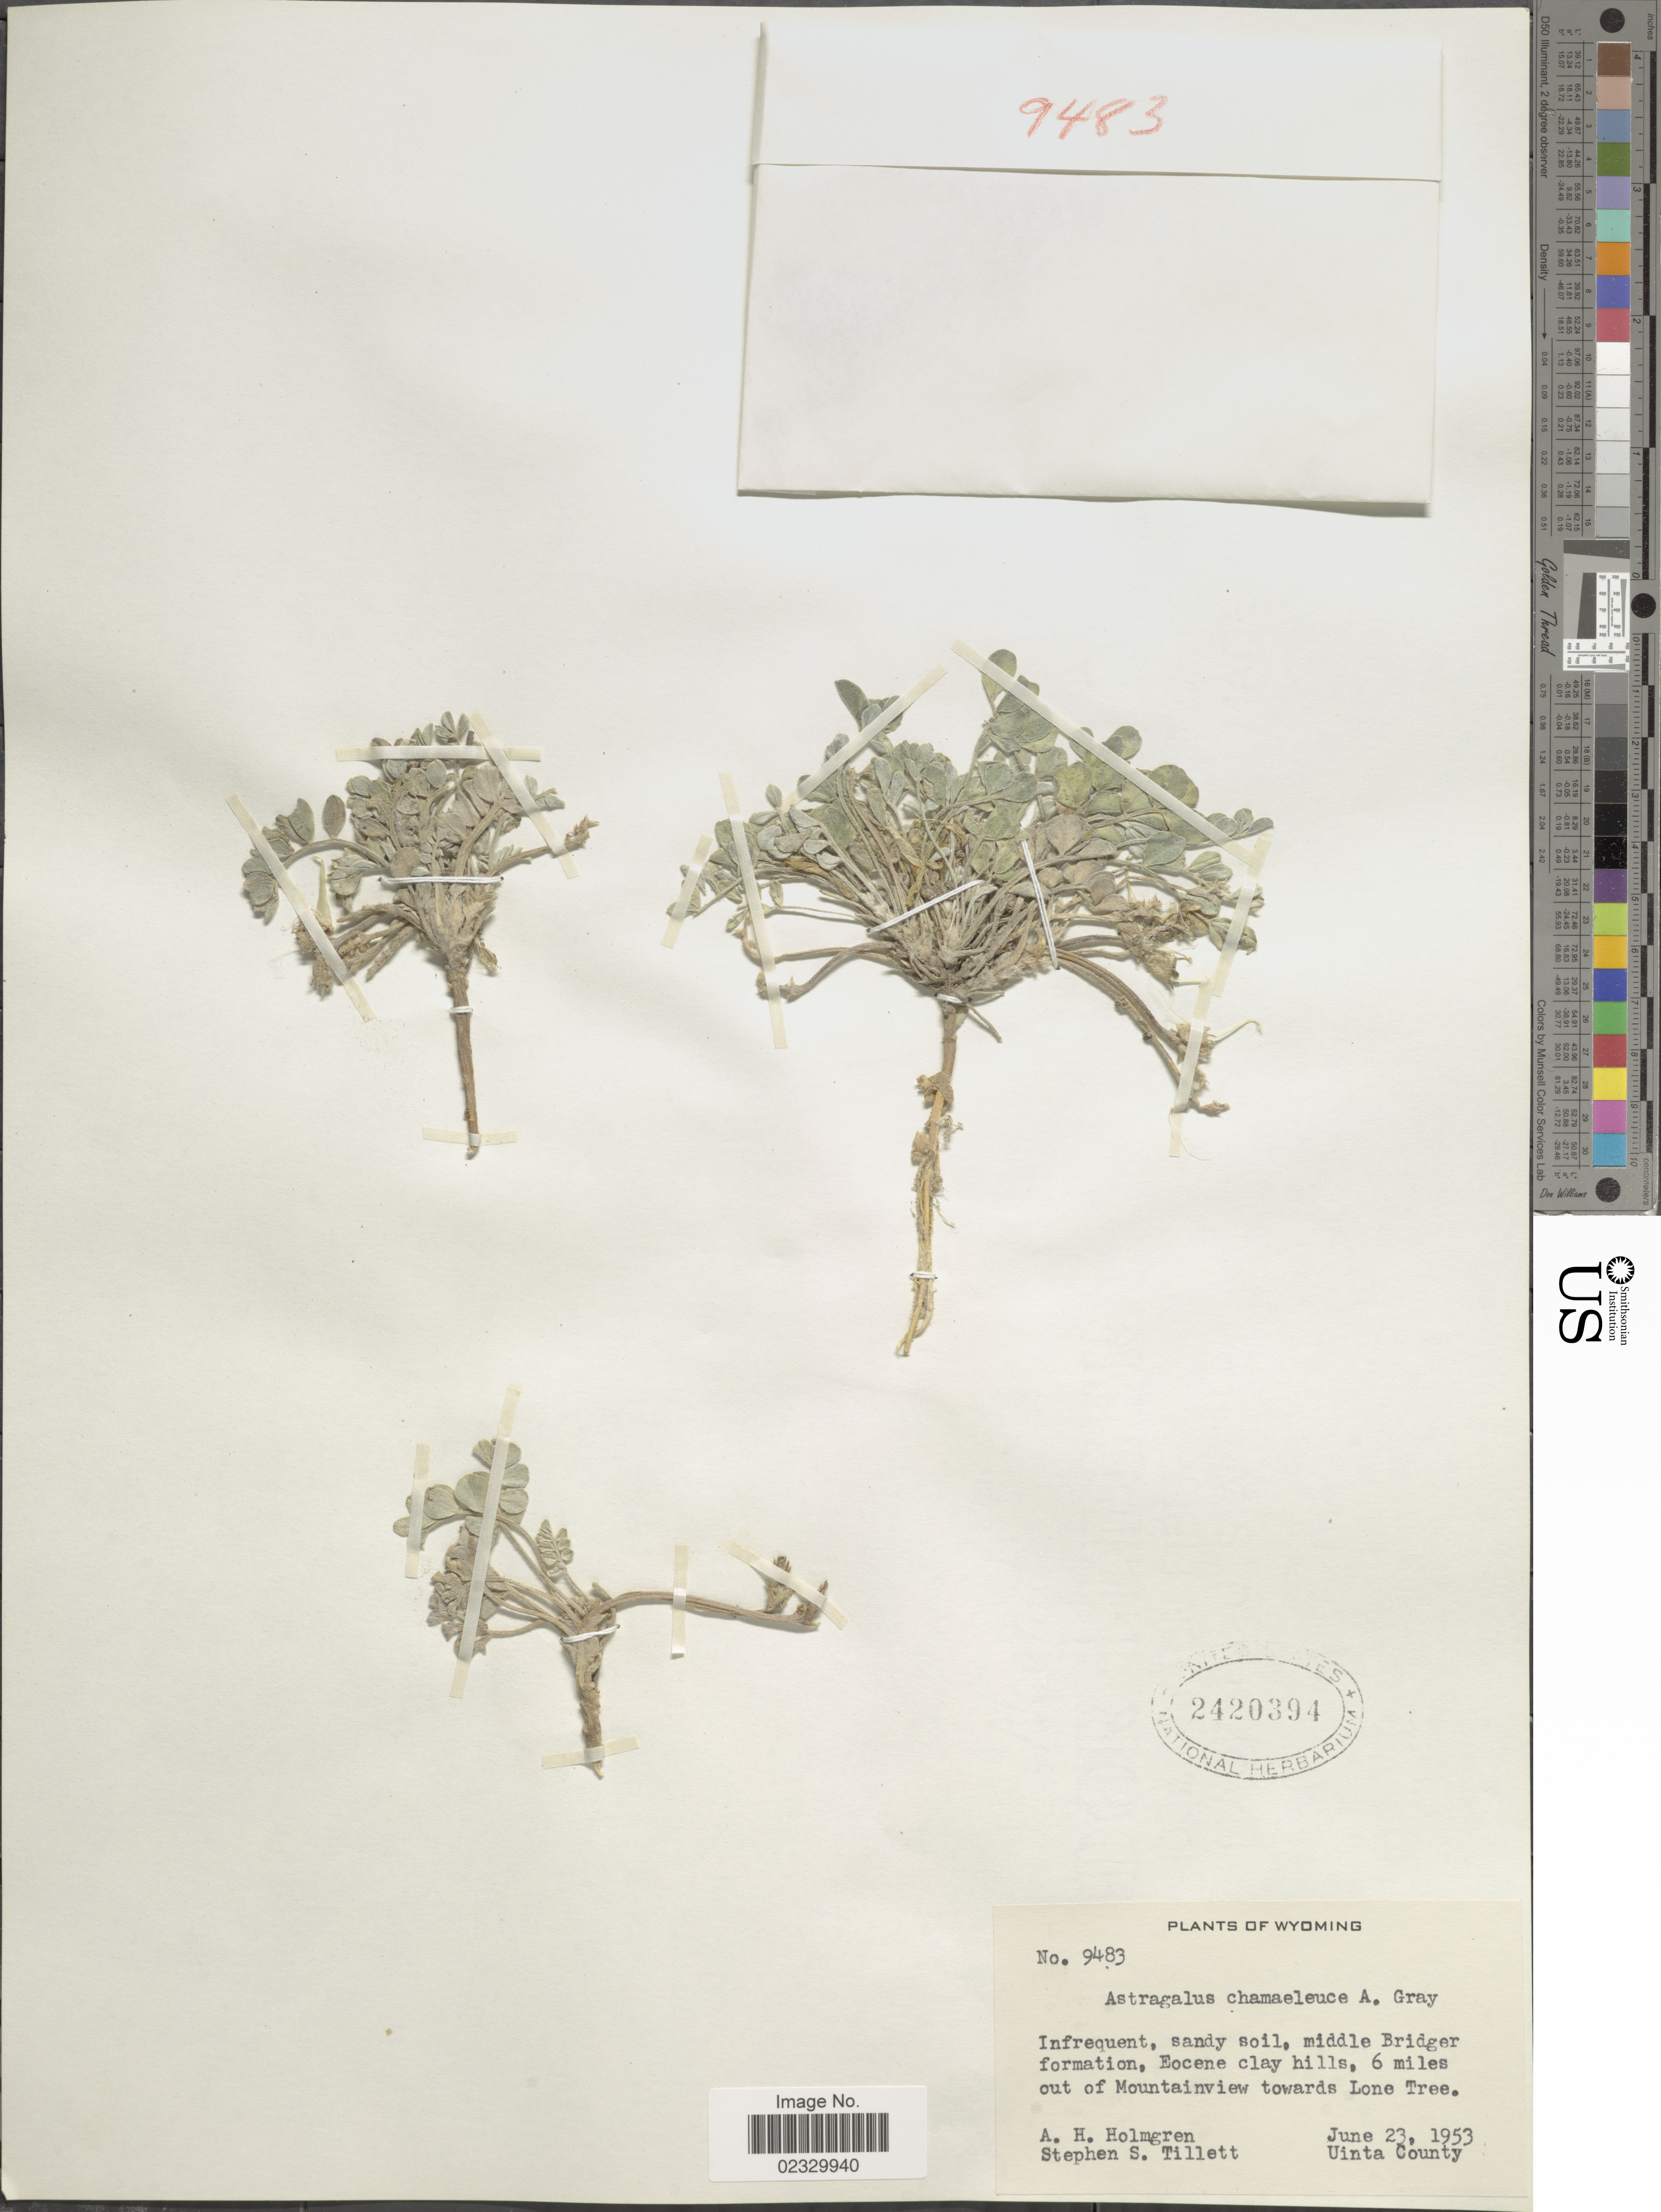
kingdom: Plantae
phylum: Tracheophyta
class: Magnoliopsida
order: Fabales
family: Fabaceae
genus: Astragalus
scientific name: Astragalus cicadae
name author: M.E. Jones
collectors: A. H. Holmgren & S. S. Tillett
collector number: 9483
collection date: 1953-06-23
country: United States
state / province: Wyoming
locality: Middle Bridger formation, Eocene clay hills, 6 miles out of Mountainview towards Lone Tree. Uinta County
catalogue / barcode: US 2420394